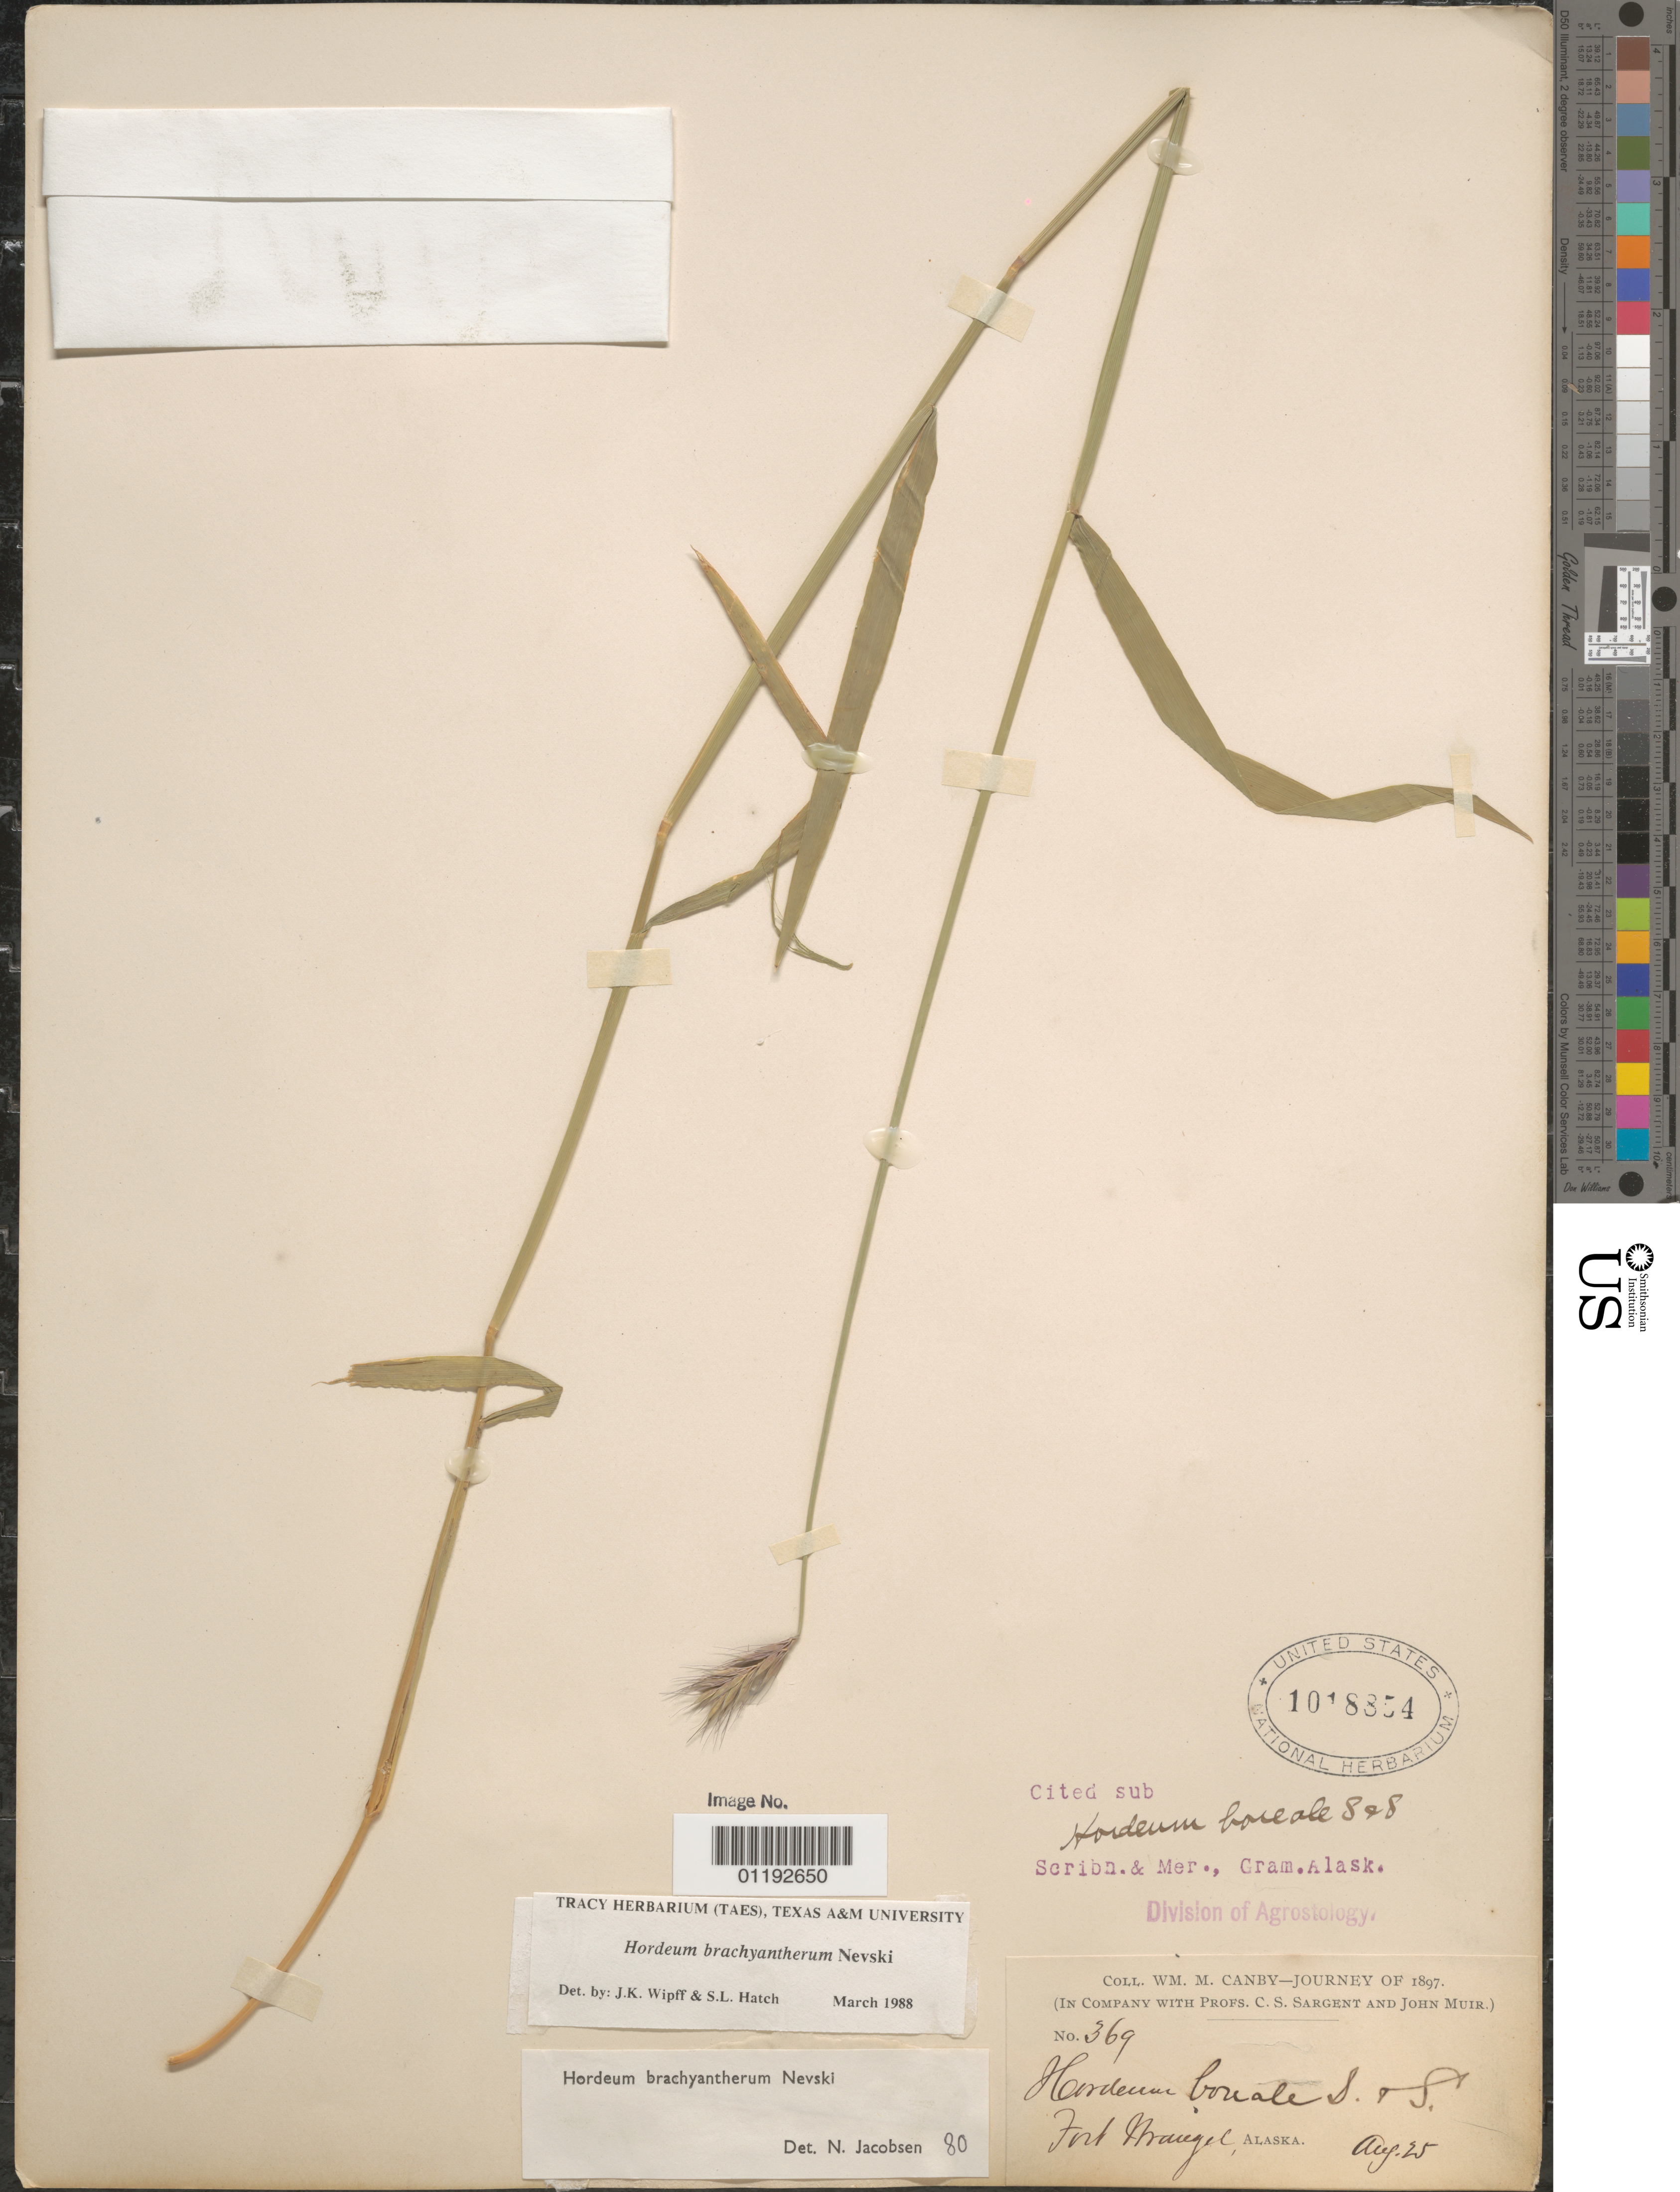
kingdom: Plantae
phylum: Tracheophyta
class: Liliopsida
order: Poales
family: Poaceae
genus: Hordeum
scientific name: Hordeum brachyantherum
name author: Nevski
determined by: Wipff, J. K.; Hatch, S. L.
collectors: W. M. Canby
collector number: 369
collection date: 1897-08-25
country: United States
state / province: Alaska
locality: Fort Wrangell.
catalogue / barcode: US 1018854